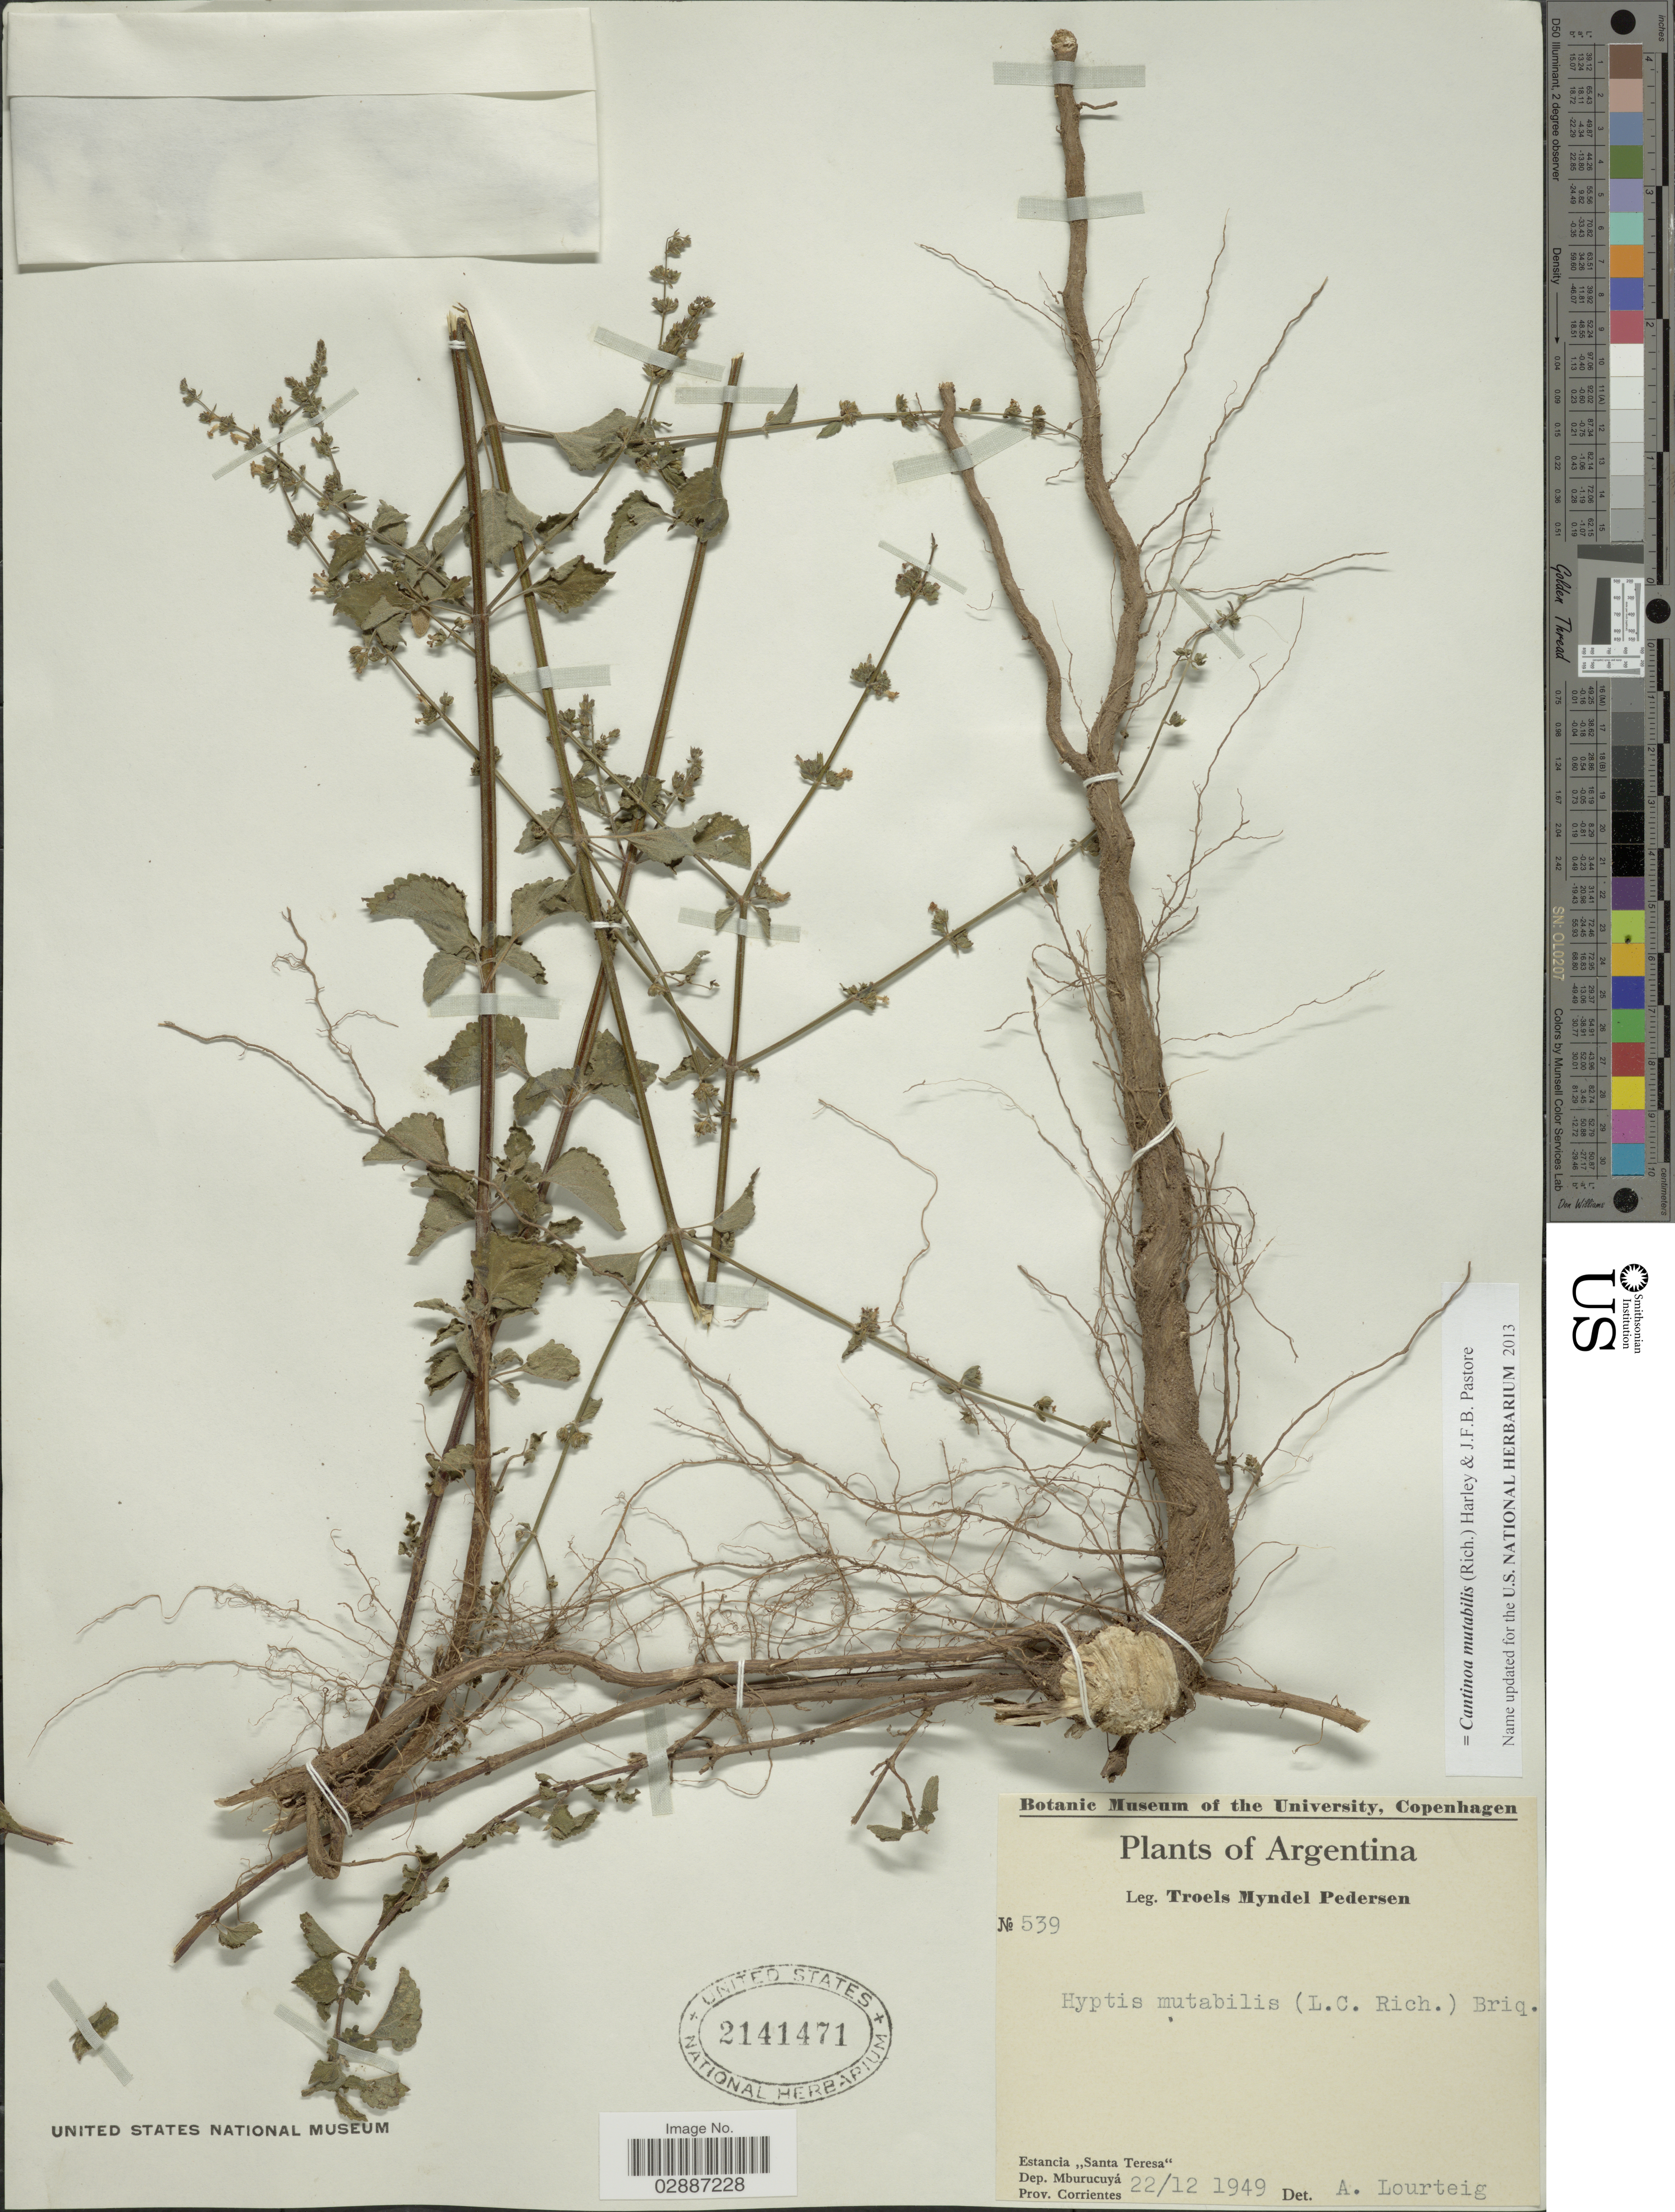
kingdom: Plantae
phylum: Tracheophyta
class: Magnoliopsida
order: Lamiales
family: Lamiaceae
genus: Cantinoa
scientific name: Cantinoa mutabilis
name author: (Epling) Harley & J.F.B. Pastore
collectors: T. Pederson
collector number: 539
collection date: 1949-12-22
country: Argentina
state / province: Corrientes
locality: Estancia "Santa Teresa". Dep. Mburucuyá.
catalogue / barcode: US 2141471